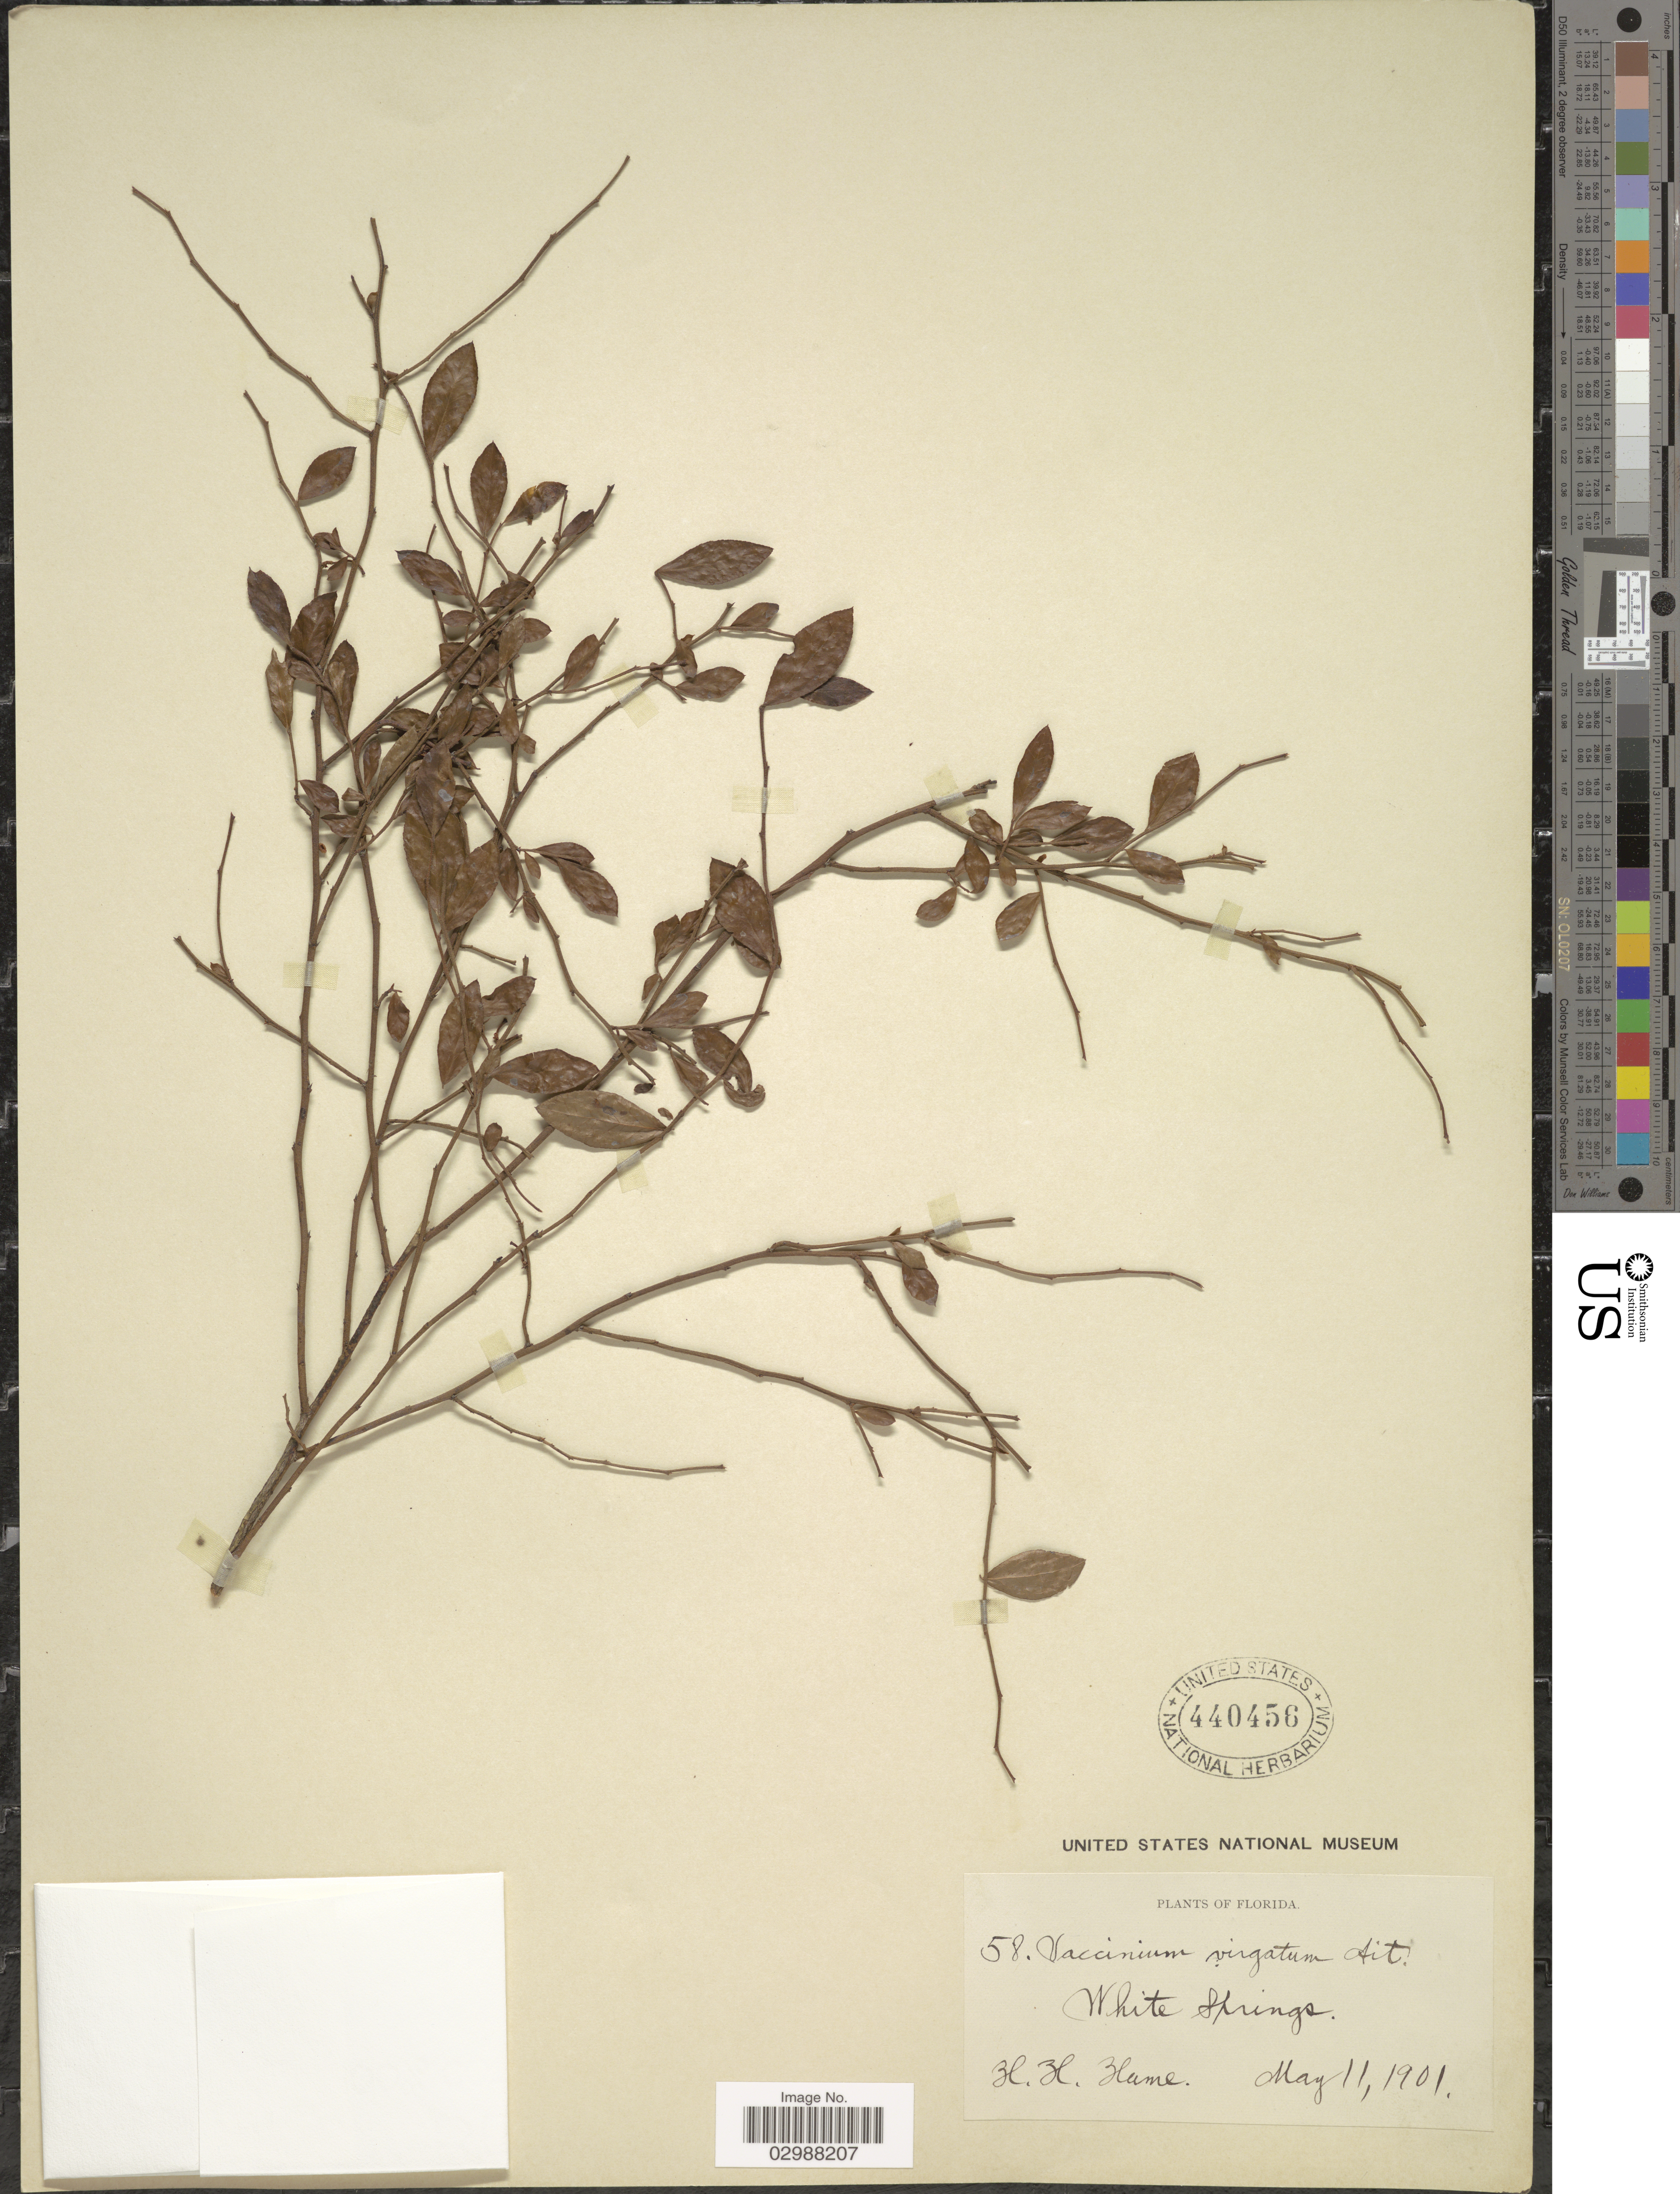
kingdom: Plantae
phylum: Tracheophyta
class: Magnoliopsida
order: Ericales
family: Ericaceae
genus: Vaccinium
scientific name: Vaccinium elliottii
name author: Chapm.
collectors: H. Hume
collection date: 1901-05-11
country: United States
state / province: Florida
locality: White Springs.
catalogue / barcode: US 440456